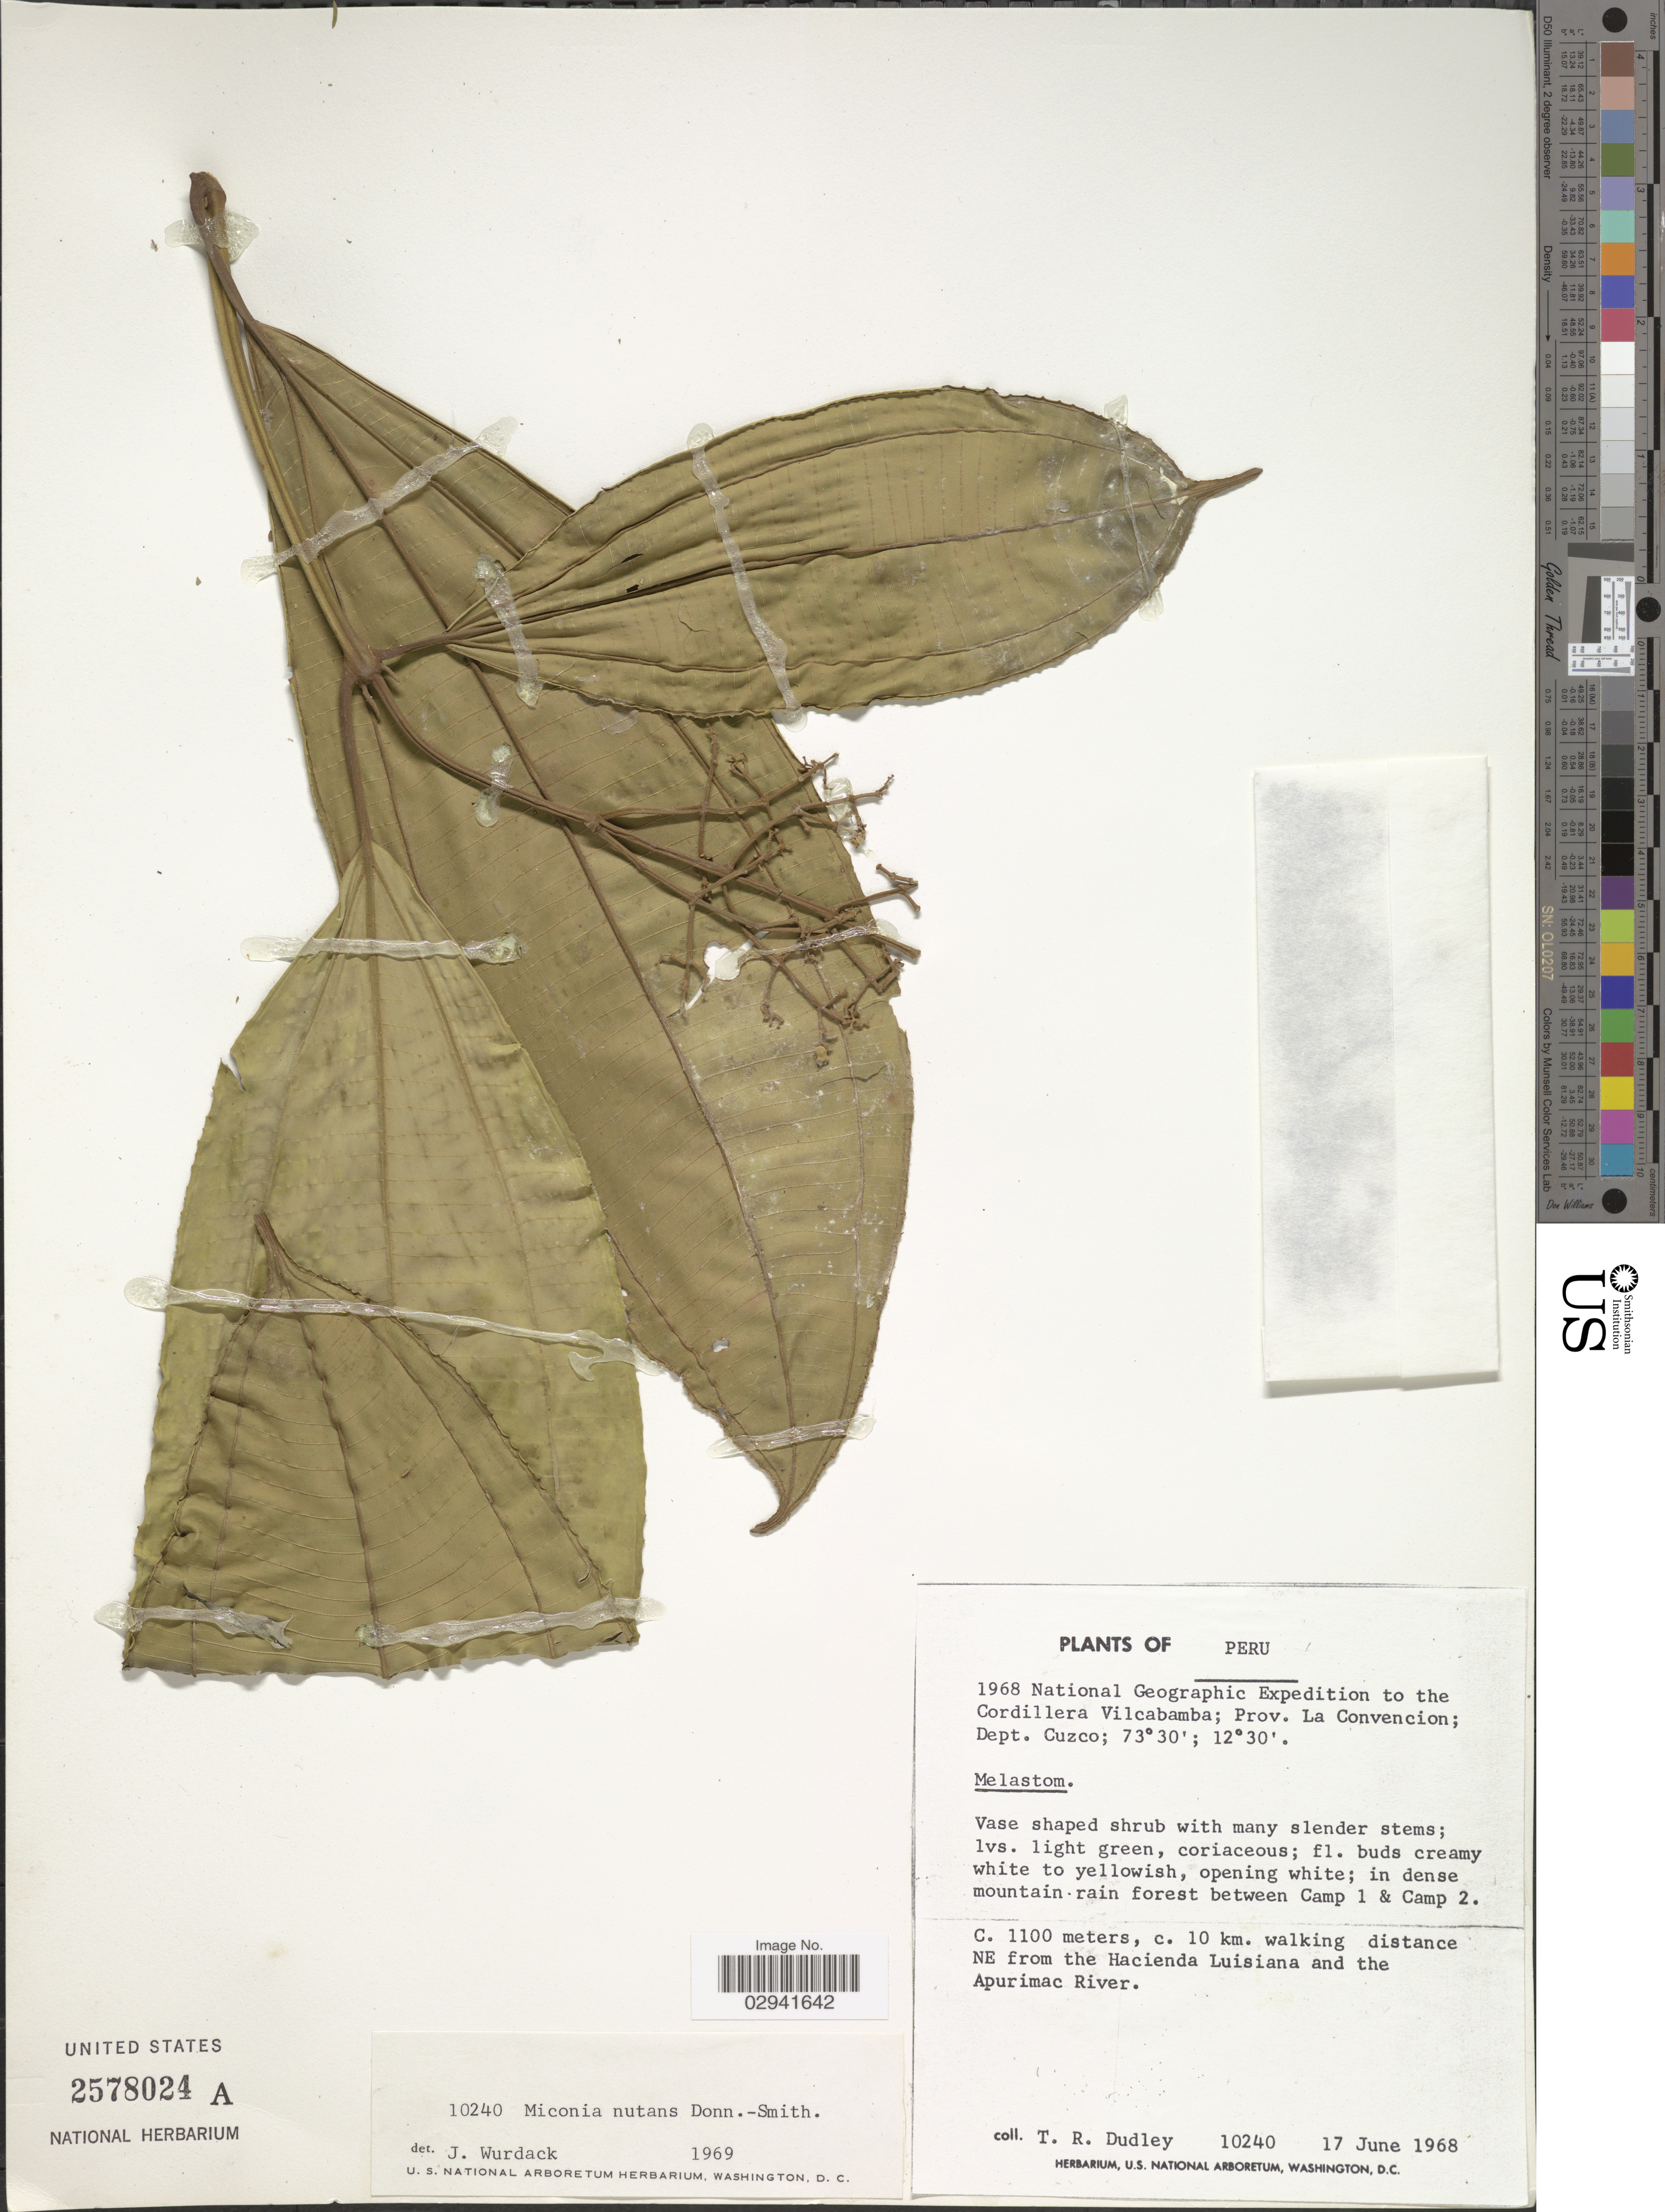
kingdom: Plantae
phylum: Tracheophyta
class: Magnoliopsida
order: Myrtales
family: Melastomataceae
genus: Miconia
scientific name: Miconia nutans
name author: Donn. Sm.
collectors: T. R. Dudley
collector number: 10240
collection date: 1968-06-17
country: Peru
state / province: Cusco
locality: The Cordillera Vilcabamba; Prov. La Convencion; Dept. Cuzco. In dense mountain rain forest between Camp 1 & Camp 2. C. 10 km. walking distance NE from the Hacienda Luisiana and the Apurimac River.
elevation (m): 1100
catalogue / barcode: US 2578024A